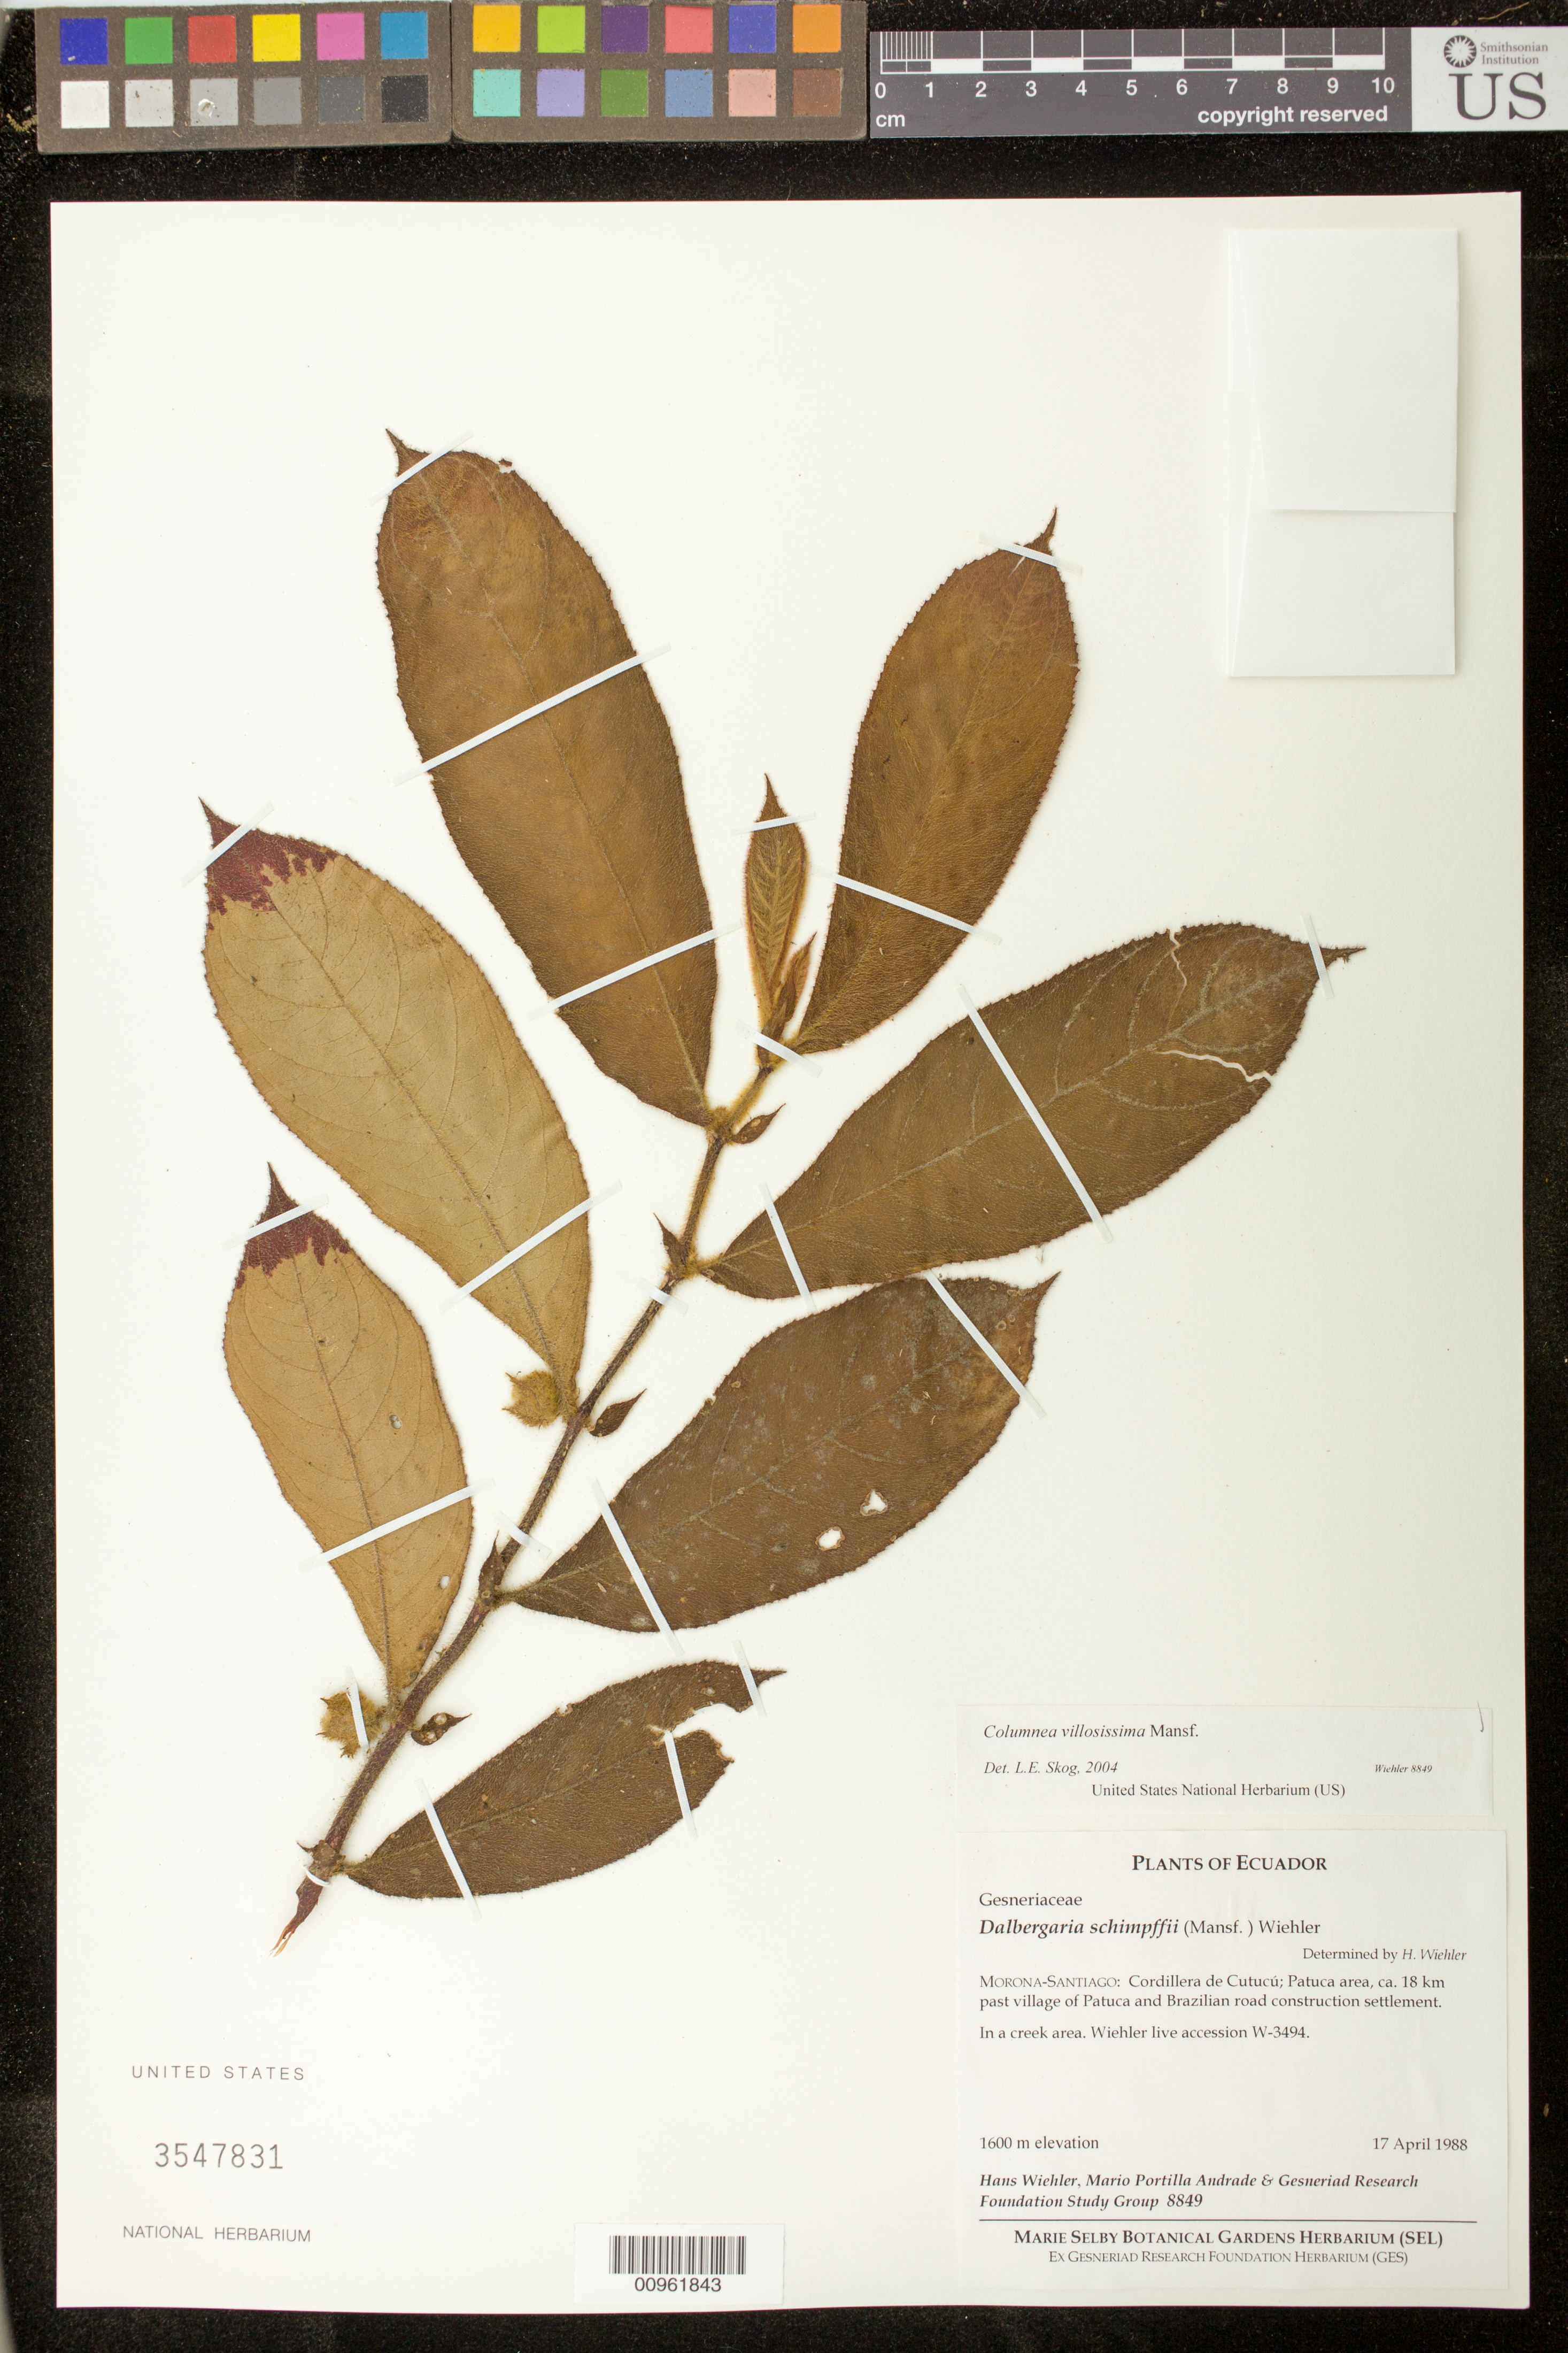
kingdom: Plantae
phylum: Tracheophyta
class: Magnoliopsida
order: Lamiales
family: Gesneriaceae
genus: Columnea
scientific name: Columnea villosissima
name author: Mansf.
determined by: Skog, Laurence E.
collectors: H. J. Wiehler, M. Portilla Andrade & GRF Study Group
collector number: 8849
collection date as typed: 17 Apr 1988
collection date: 1988-04-17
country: Ecuador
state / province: Morona-Santiago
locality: Morona-Sangiago: Cordillera de Cutucú, Patuca area, ca. 18 km past village of Patuca and Brazilian road construction settlement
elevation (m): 1600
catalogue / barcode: US 3547831